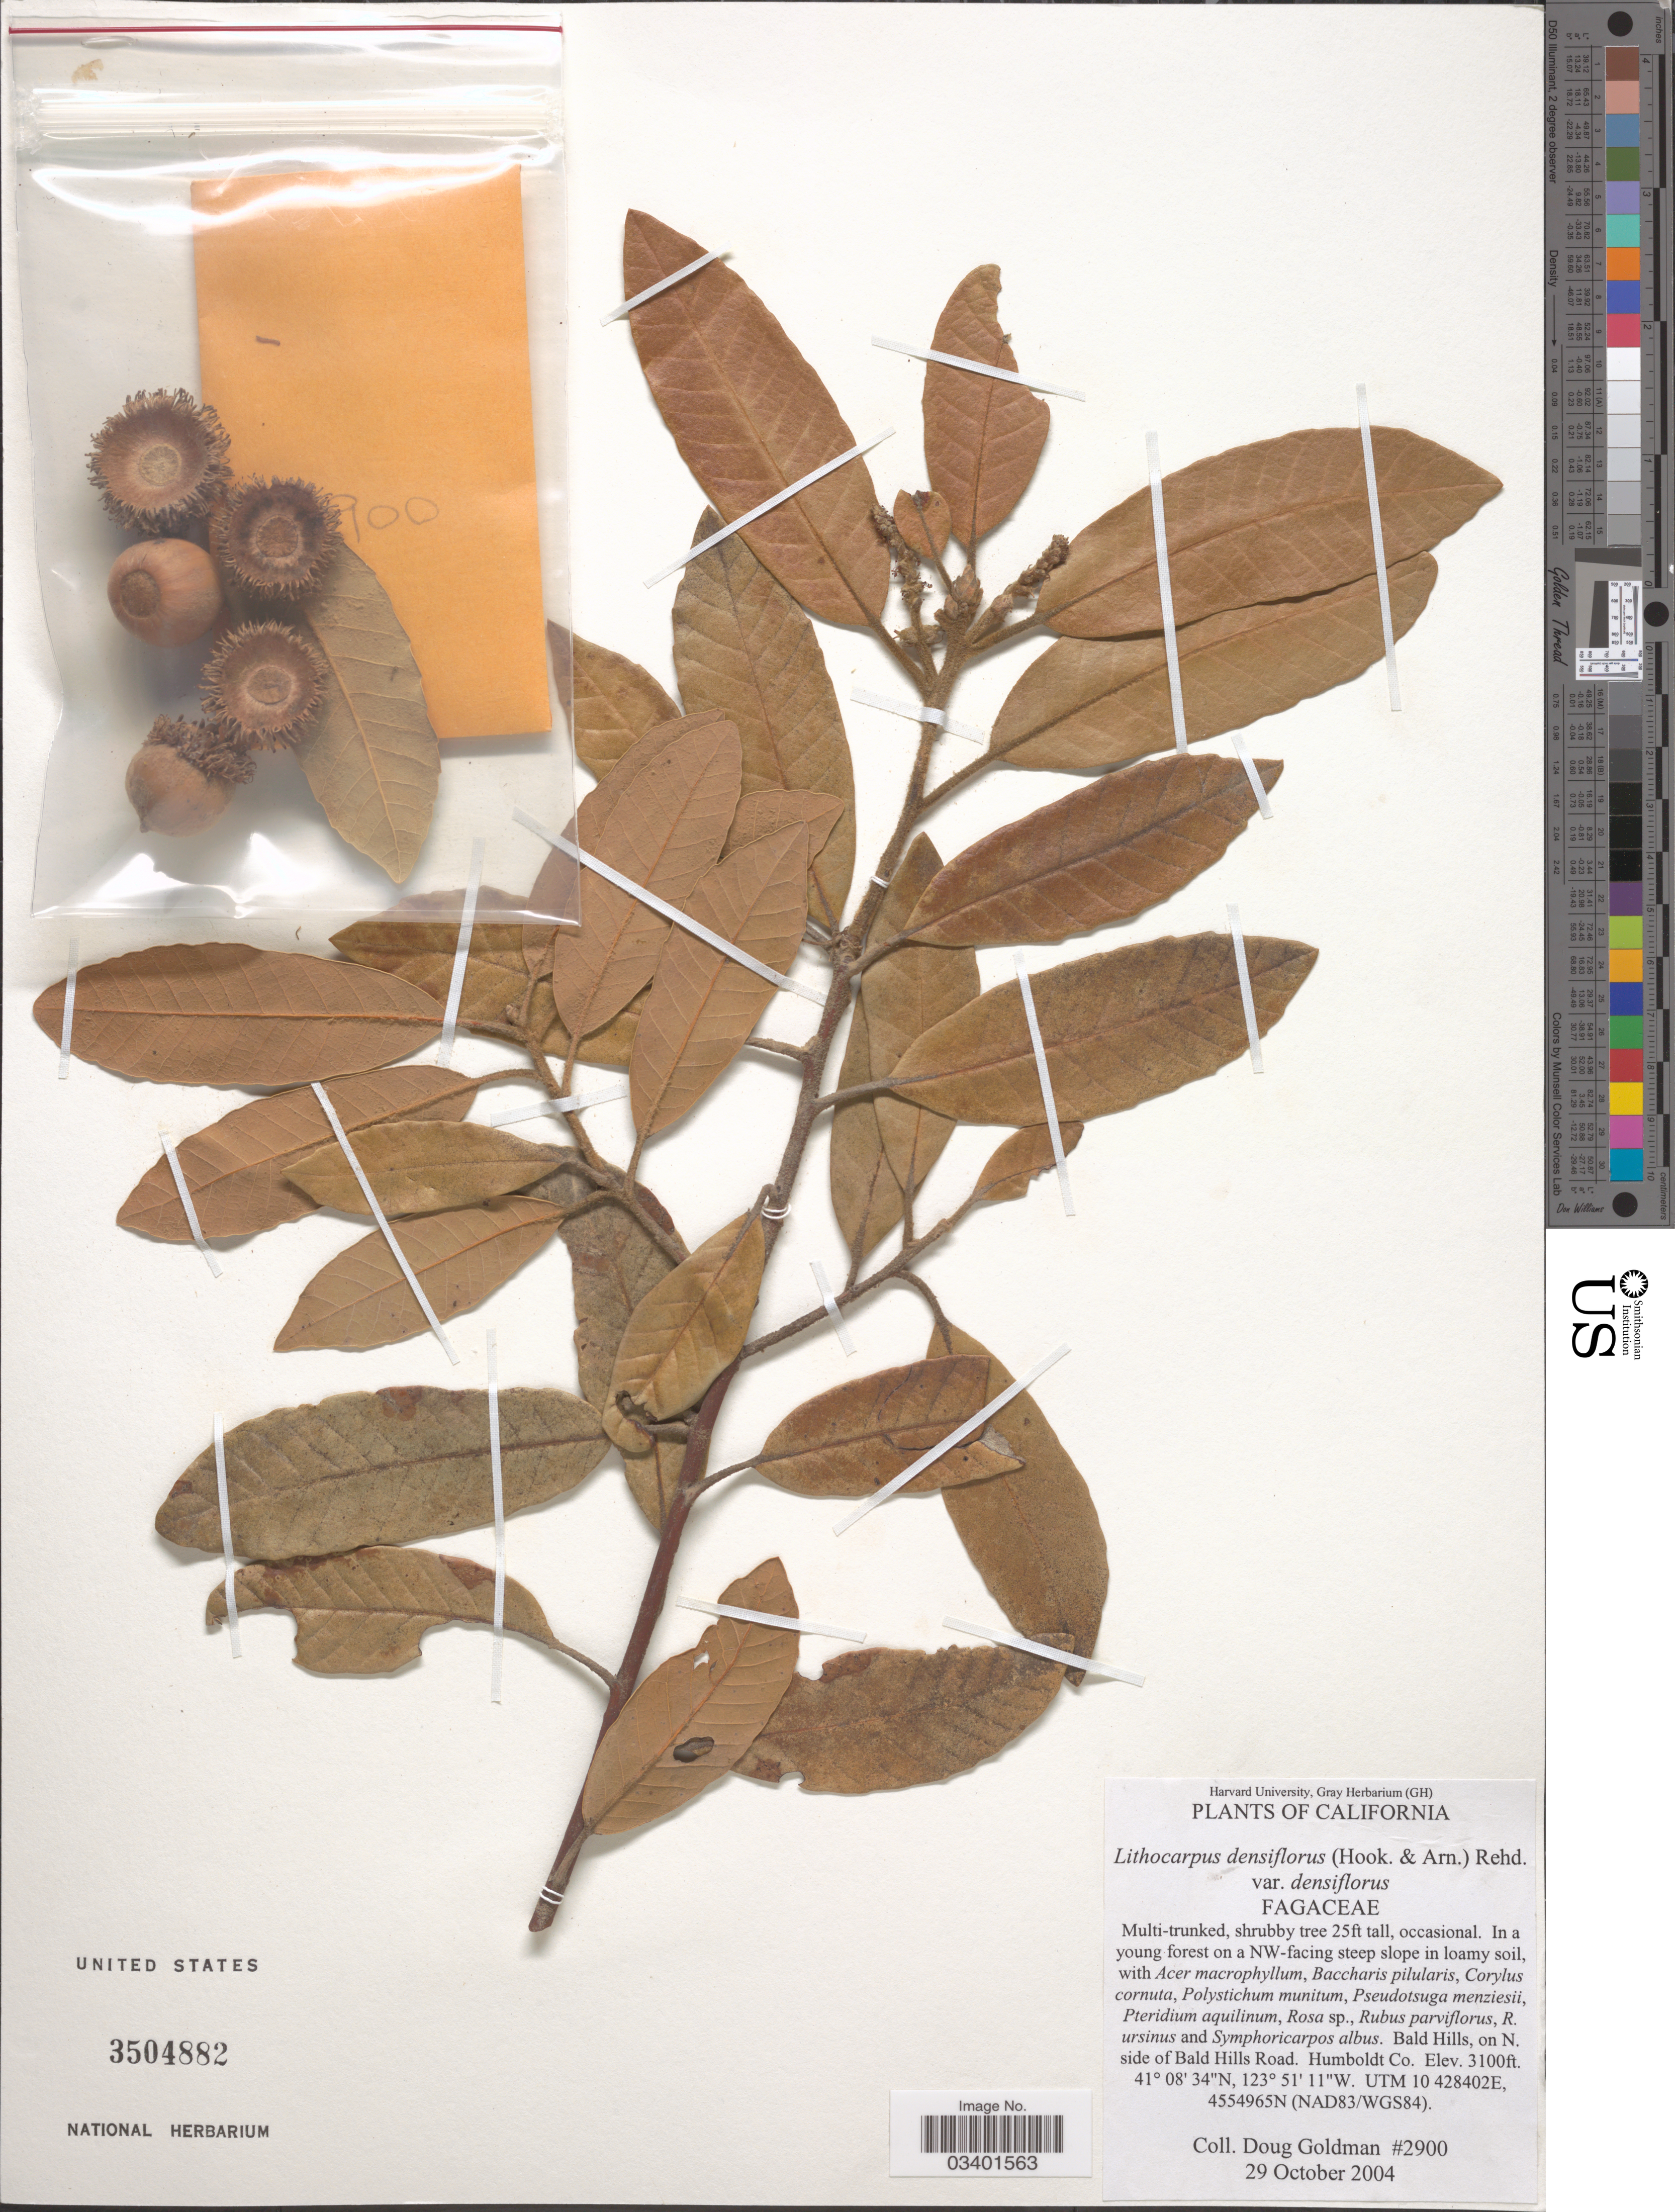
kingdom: Plantae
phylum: Tracheophyta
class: Magnoliopsida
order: Fagales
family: Fagaceae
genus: Notholithocarpus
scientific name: Notholithocarpus densiflorus var. densiflorus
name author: (Hook. & Arn.) P. S. Manos et al.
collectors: D. Goldman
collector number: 2900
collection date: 2004-10-29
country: United States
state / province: California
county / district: Humboldt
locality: Bald Hills, on N. side of Bald Hills Road. Humboldt Co.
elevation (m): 945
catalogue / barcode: US 3504882